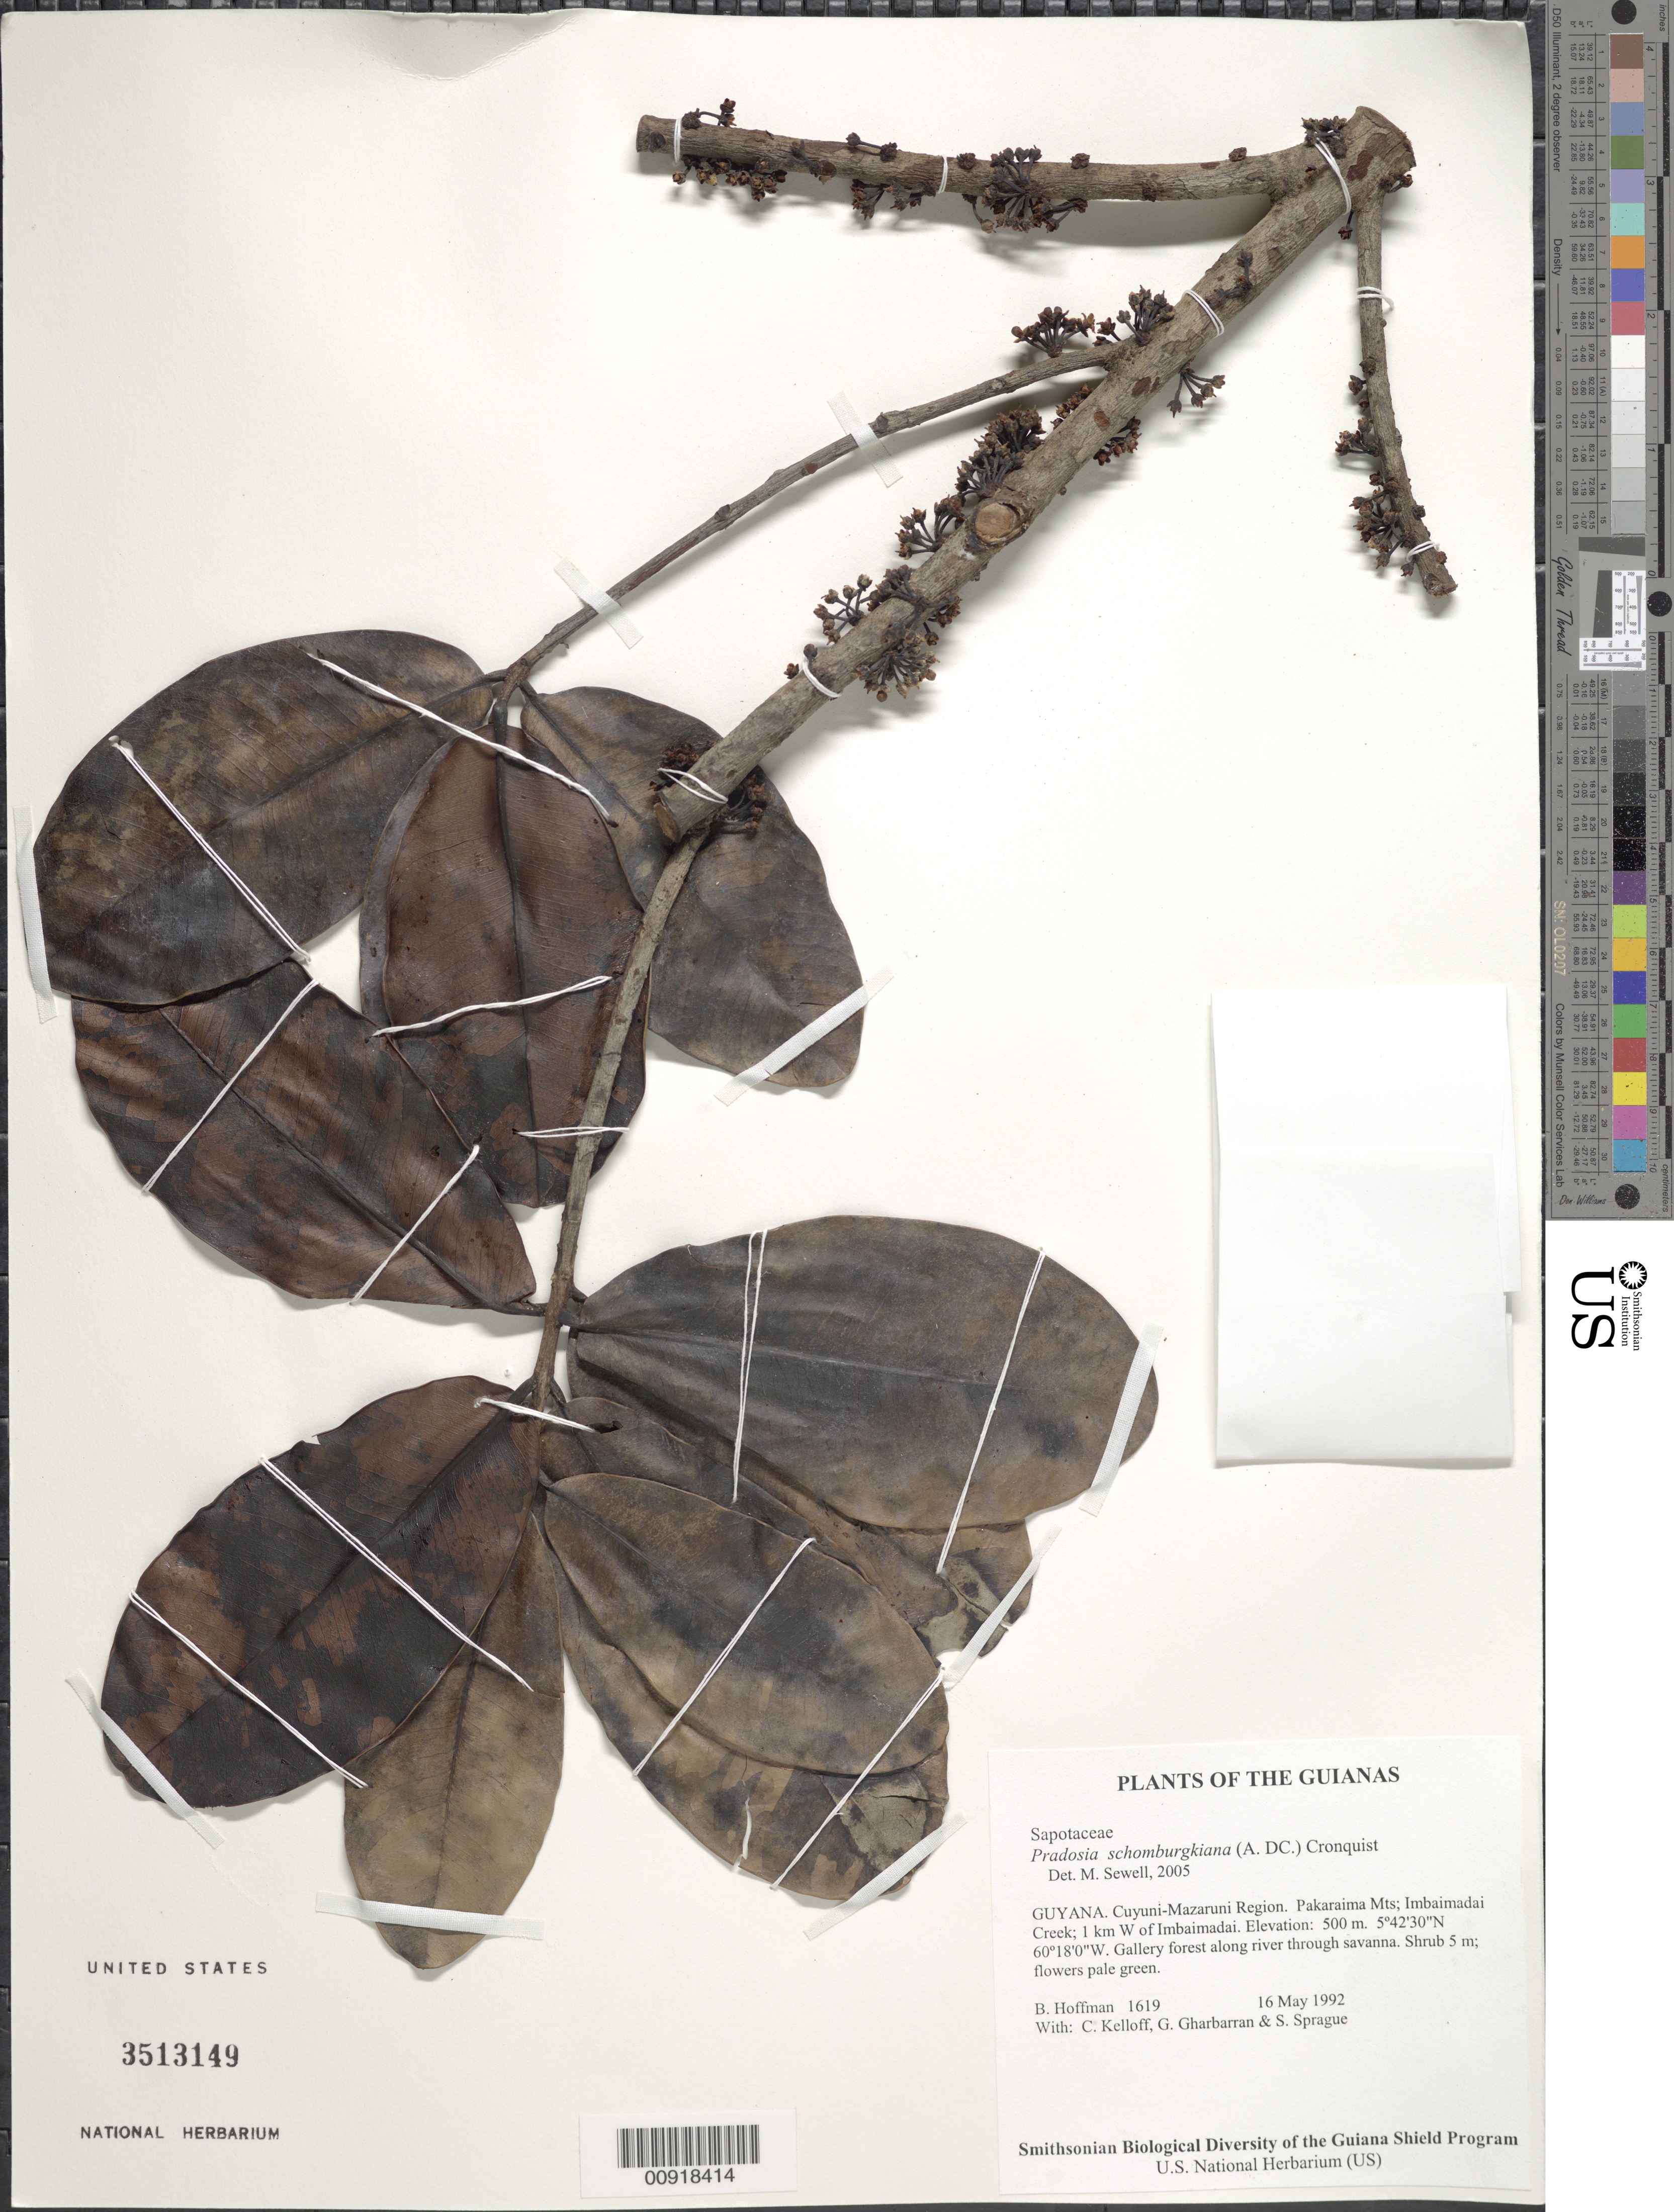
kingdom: Plantae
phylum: Tracheophyta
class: Magnoliopsida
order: Ericales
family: Sapotaceae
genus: Pradosia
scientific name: Pradosia schomburgkiana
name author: (A. DC.) Cronq.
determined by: Sewell, M.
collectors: B. Hoffman, C. L. Kelloff, G. Gharbarran & S. Sprague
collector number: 1619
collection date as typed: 16 May 1992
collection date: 1992-05-16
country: Guyana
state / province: Cuyuni-Mazaruni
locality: Pakaraima Mts; Imbaimadai Creek; 1 km W of Imbaimadai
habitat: Gallery forest along river through savanna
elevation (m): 500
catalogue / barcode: US 3513149